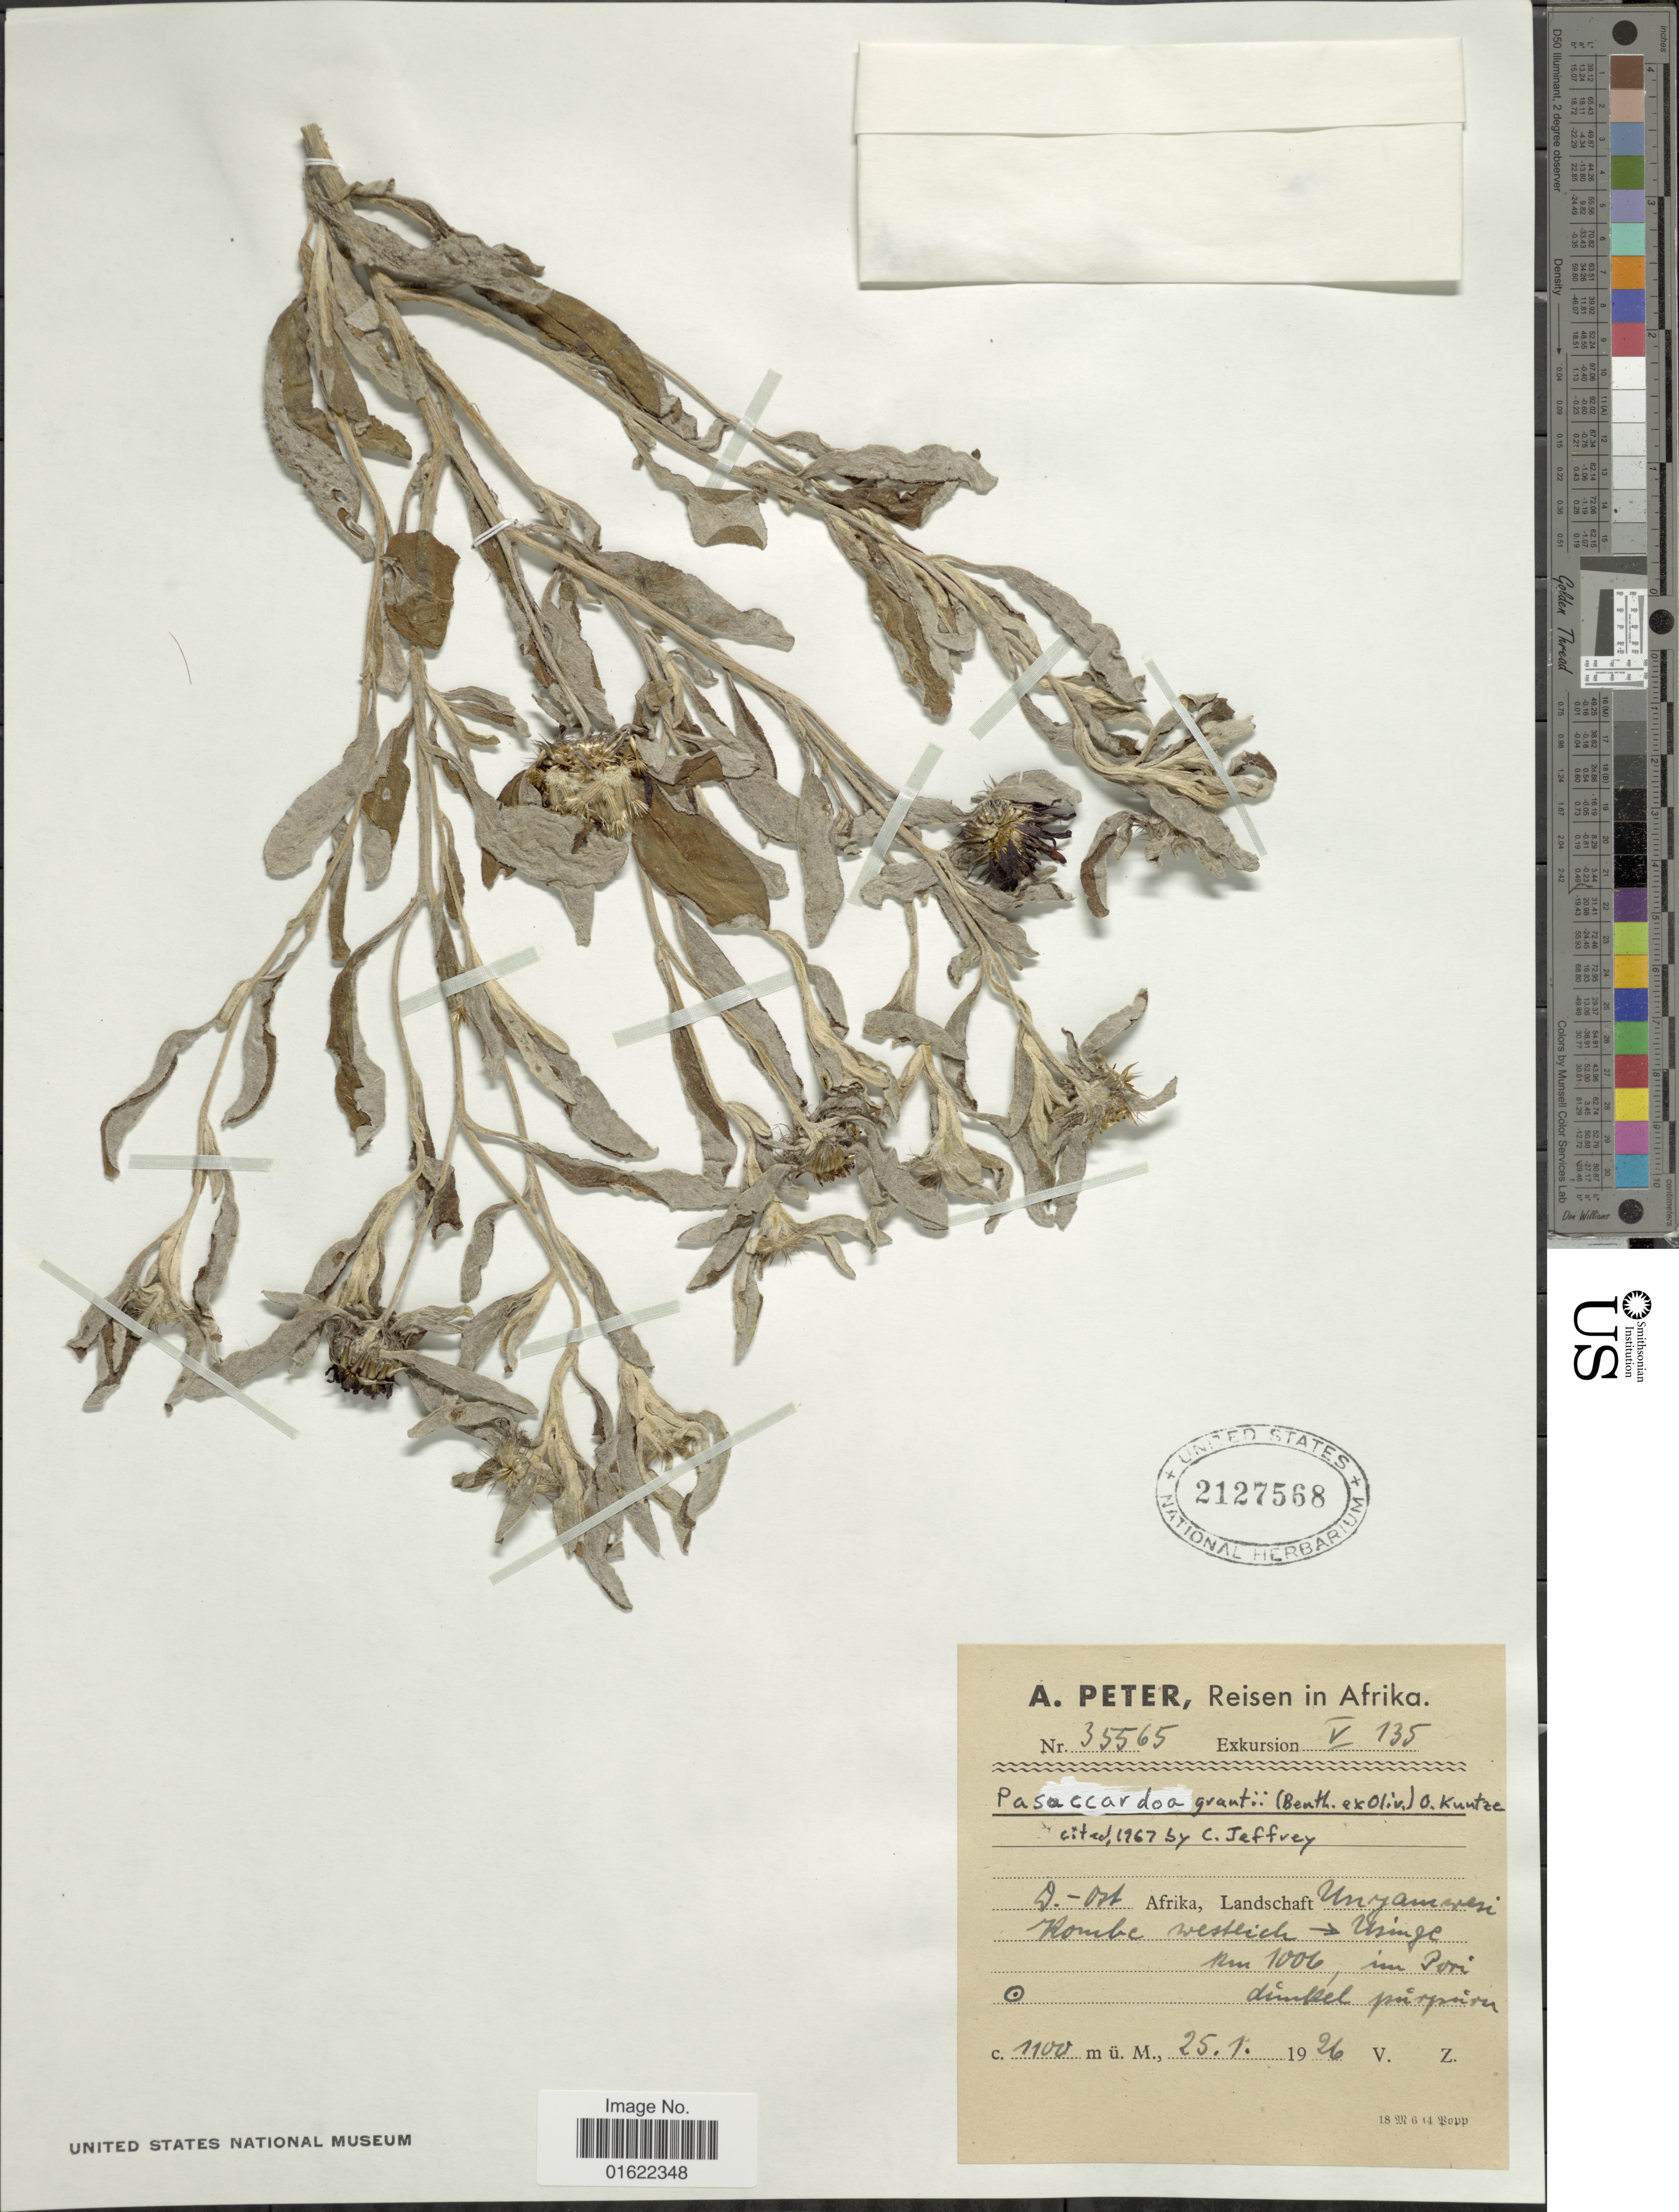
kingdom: Plantae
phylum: Tracheophyta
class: Magnoliopsida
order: Asterales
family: Asteraceae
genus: Pasaccardoa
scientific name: Pasaccardoa grantii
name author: (Benth. ex Oliv.) Kuntze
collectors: A. Peter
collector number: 35565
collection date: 1926-01-25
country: Tanzania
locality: D.-Ost Afrka, Landschaft Unyamwesi. Kombe westlich [to] Usinge, Im Pori.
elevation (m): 1100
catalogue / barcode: US 2127568